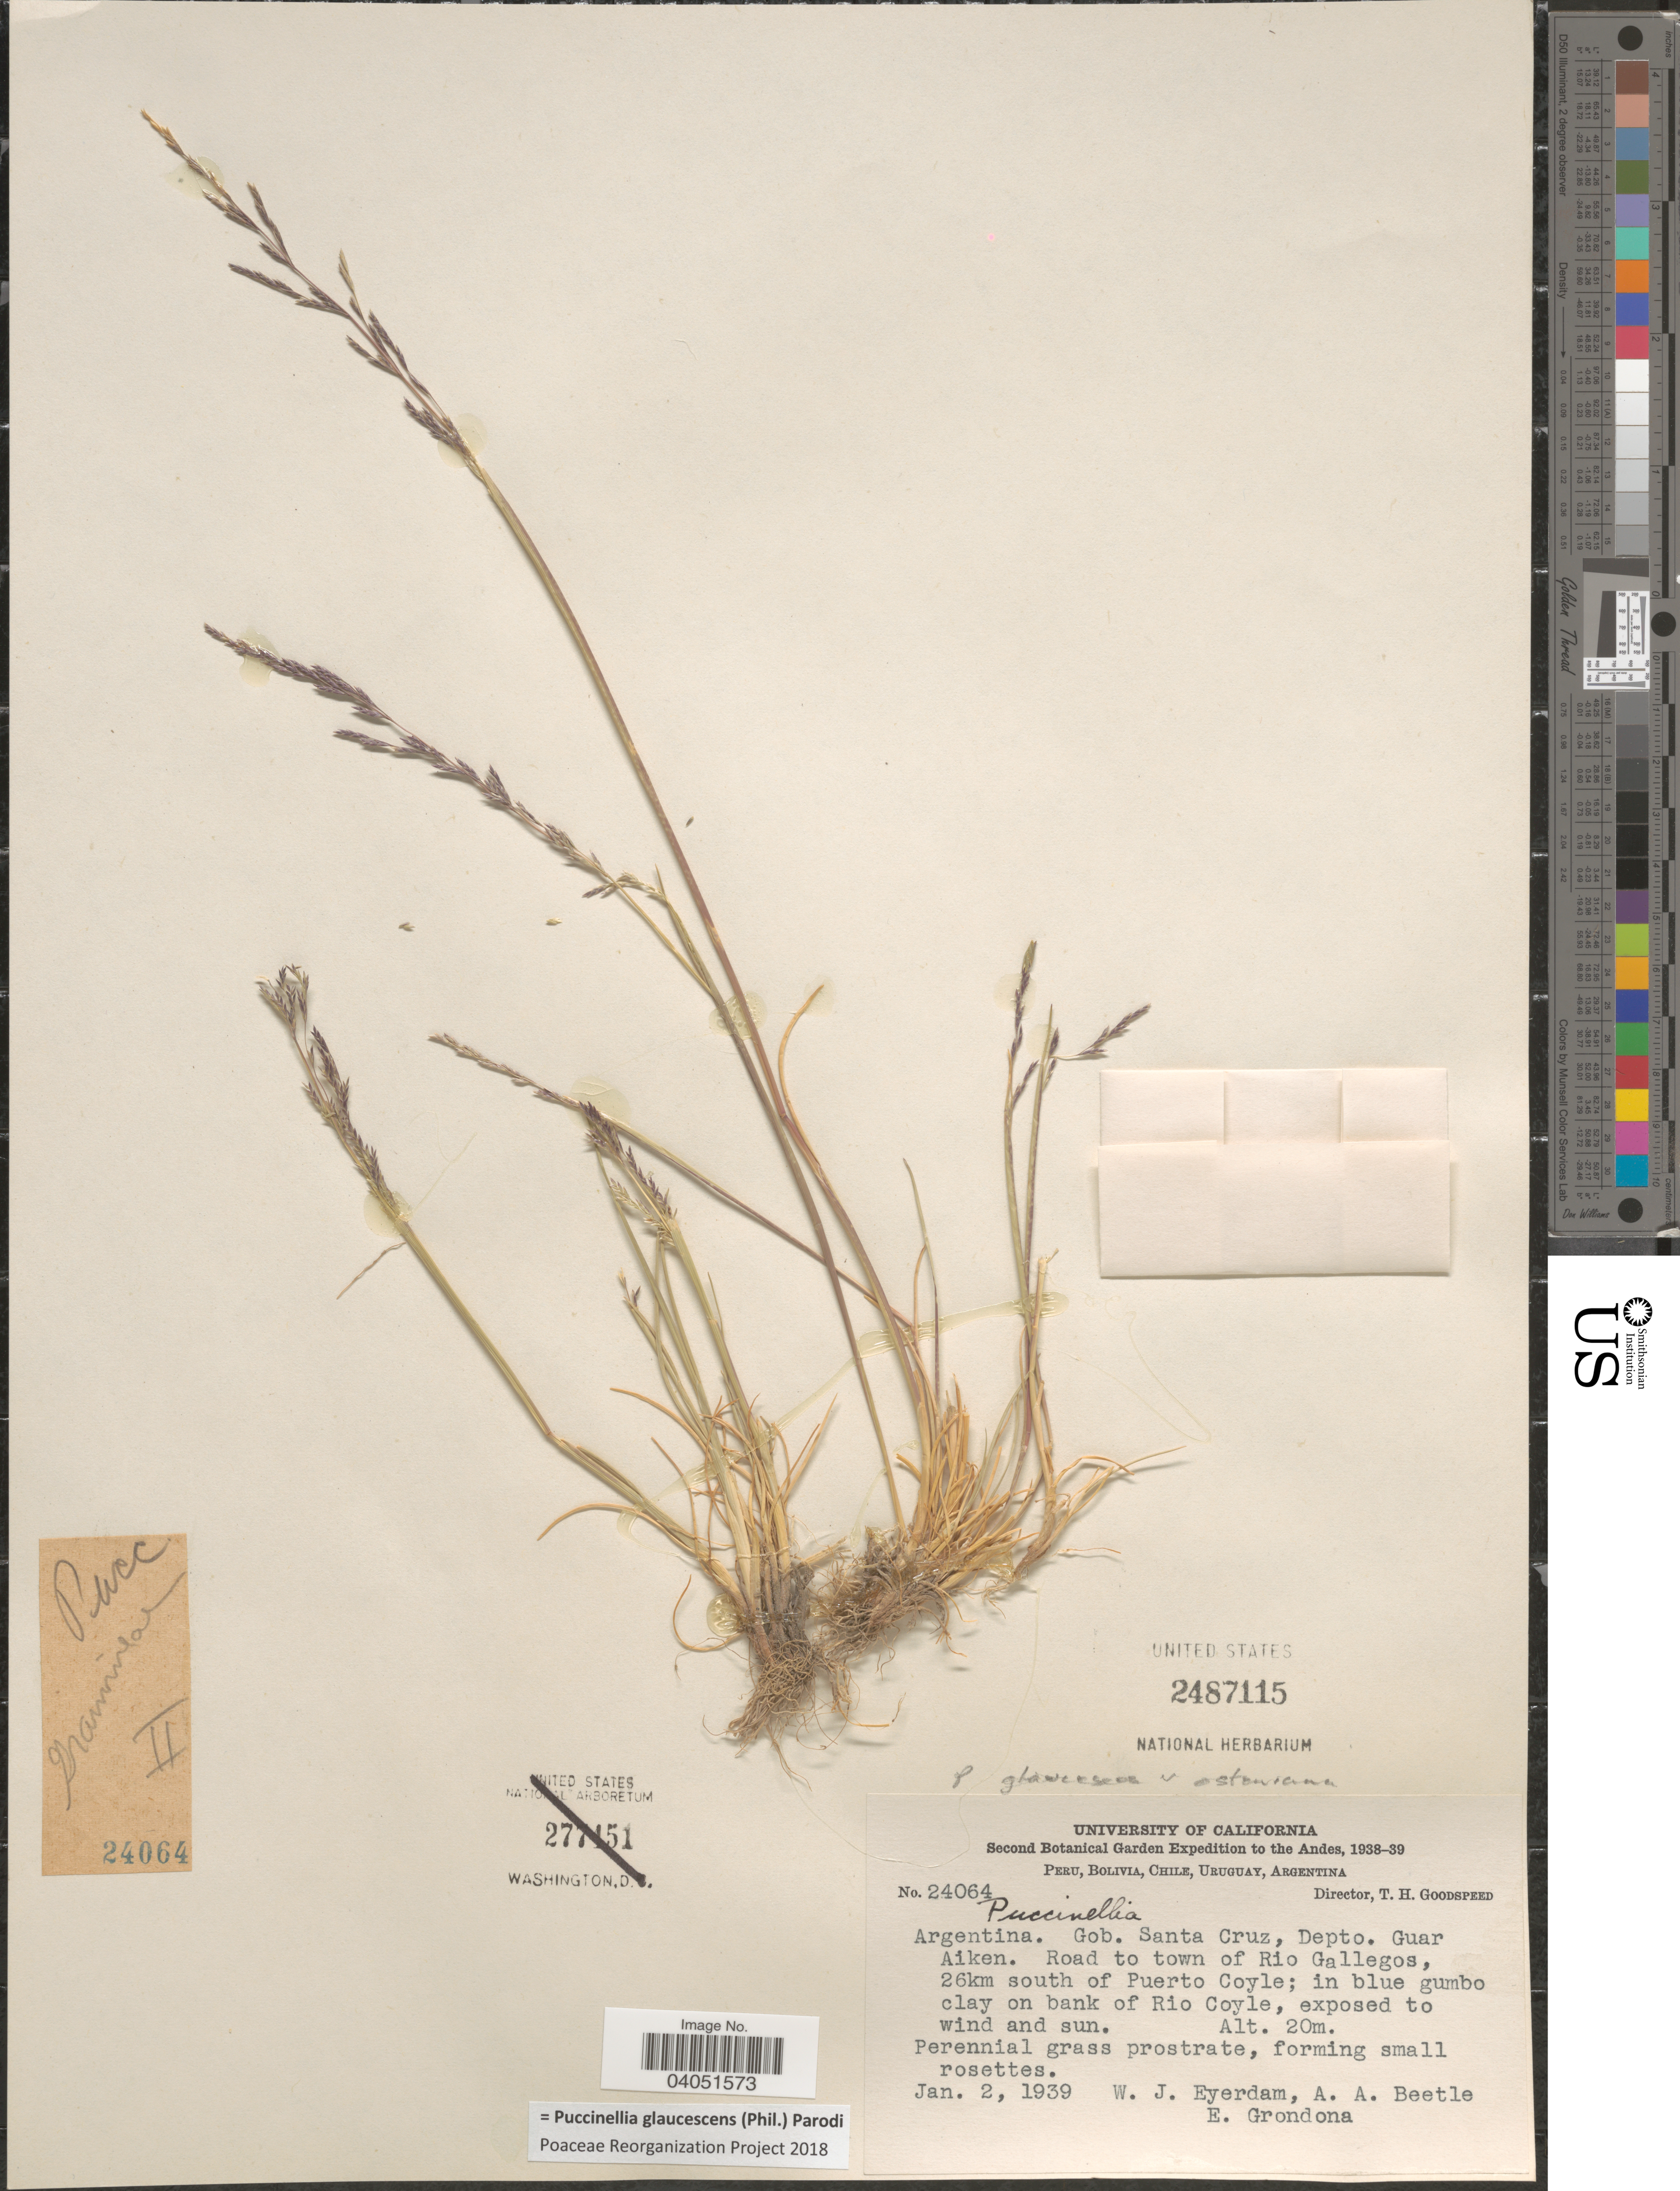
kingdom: Plantae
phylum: Tracheophyta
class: Liliopsida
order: Poales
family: Poaceae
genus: Puccinellia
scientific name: Puccinellia glaucescens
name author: (Phil.) Parodi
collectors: W. J. Eyerdam, A. A. Beetle & E. Grondona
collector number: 24064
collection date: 1939-01-02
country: Argentina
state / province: Santa Cruz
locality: The Andes. Gob. Santa Cruz, Depto. Guar Aiken. Road to town of Rio Gallegos, 26km south of Puerto Coyle; in blue gumbo clay on bank of Rio Coyle.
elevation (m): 20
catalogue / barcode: US 2487115